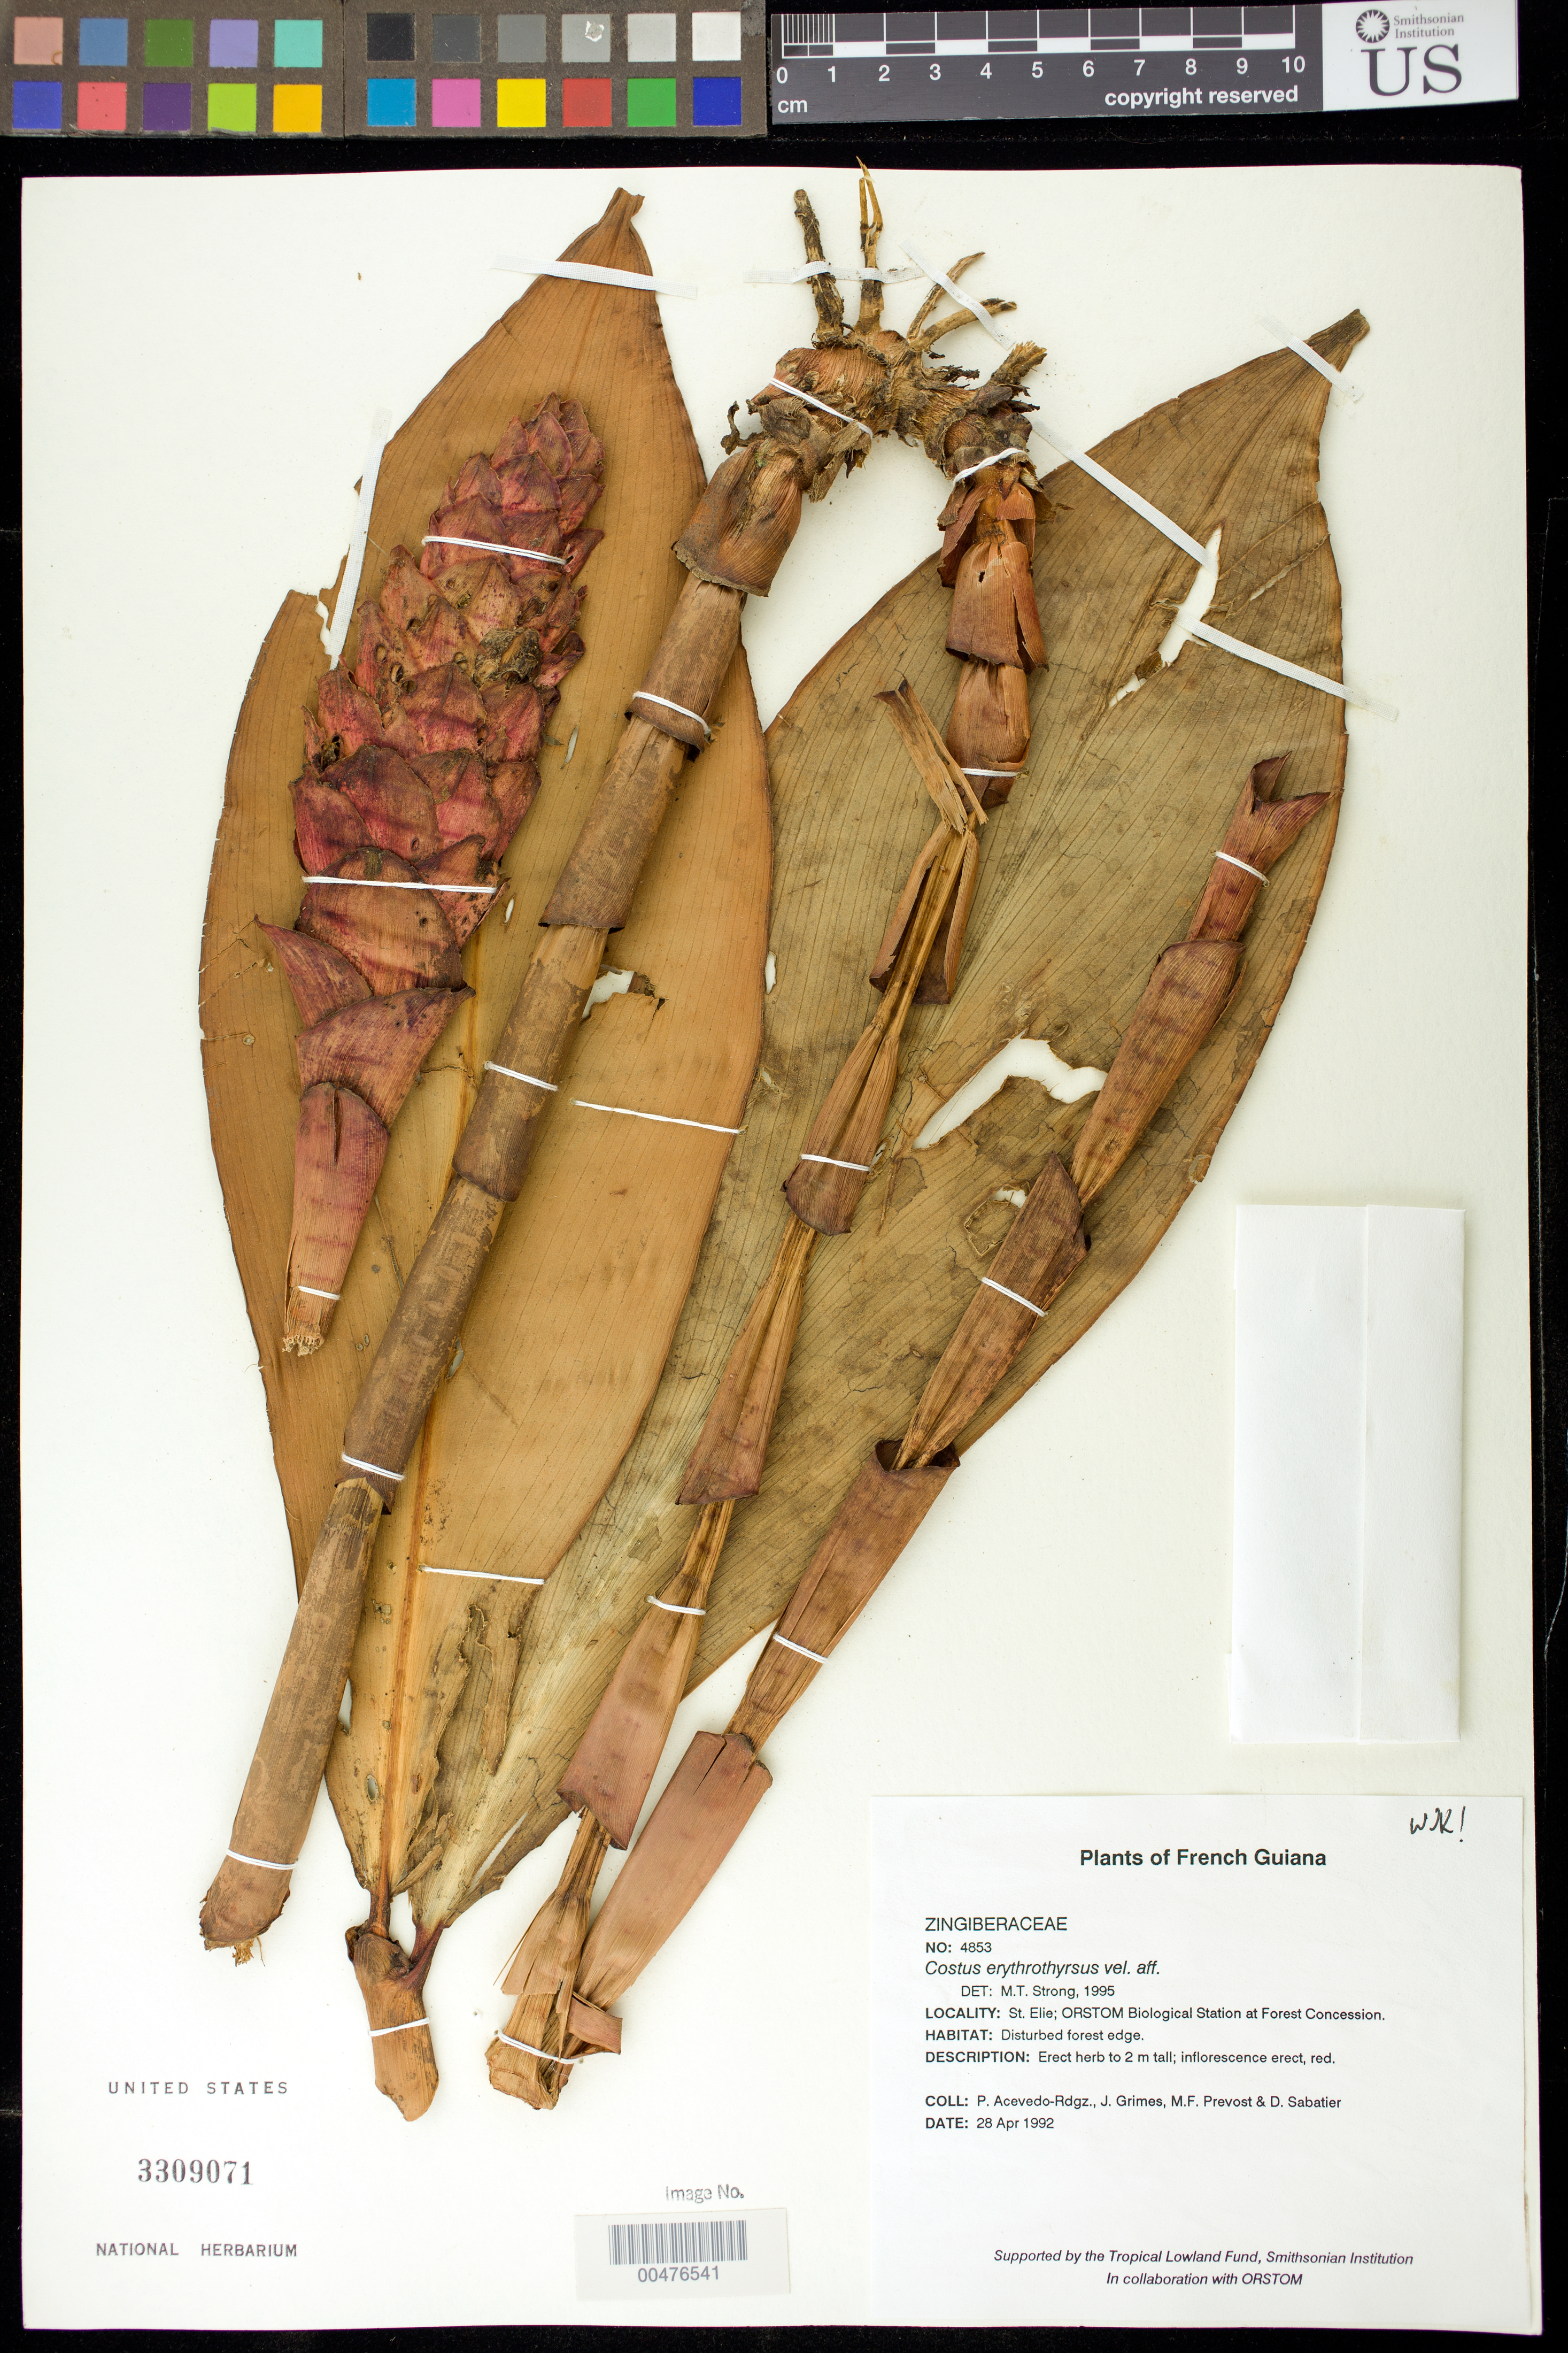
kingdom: Plantae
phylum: Tracheophyta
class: Liliopsida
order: Zingiberales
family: Costaceae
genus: Costus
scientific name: Costus erythrothyrsus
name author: Loes.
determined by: Strong, M. T., (US), Smithsonian Institution - National Museum of Natural History (UNITED STATES)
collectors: P. Acevedo-Rodr., J. Grimes, M.-F. Prévost & D. Sabatier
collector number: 4853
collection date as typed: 28 Apr 1992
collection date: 1992-04-28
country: French Guiana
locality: St. Elie; ORSTOM Biological Station at Forest Concession.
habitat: Disturbed forest edge.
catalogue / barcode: US 3309071